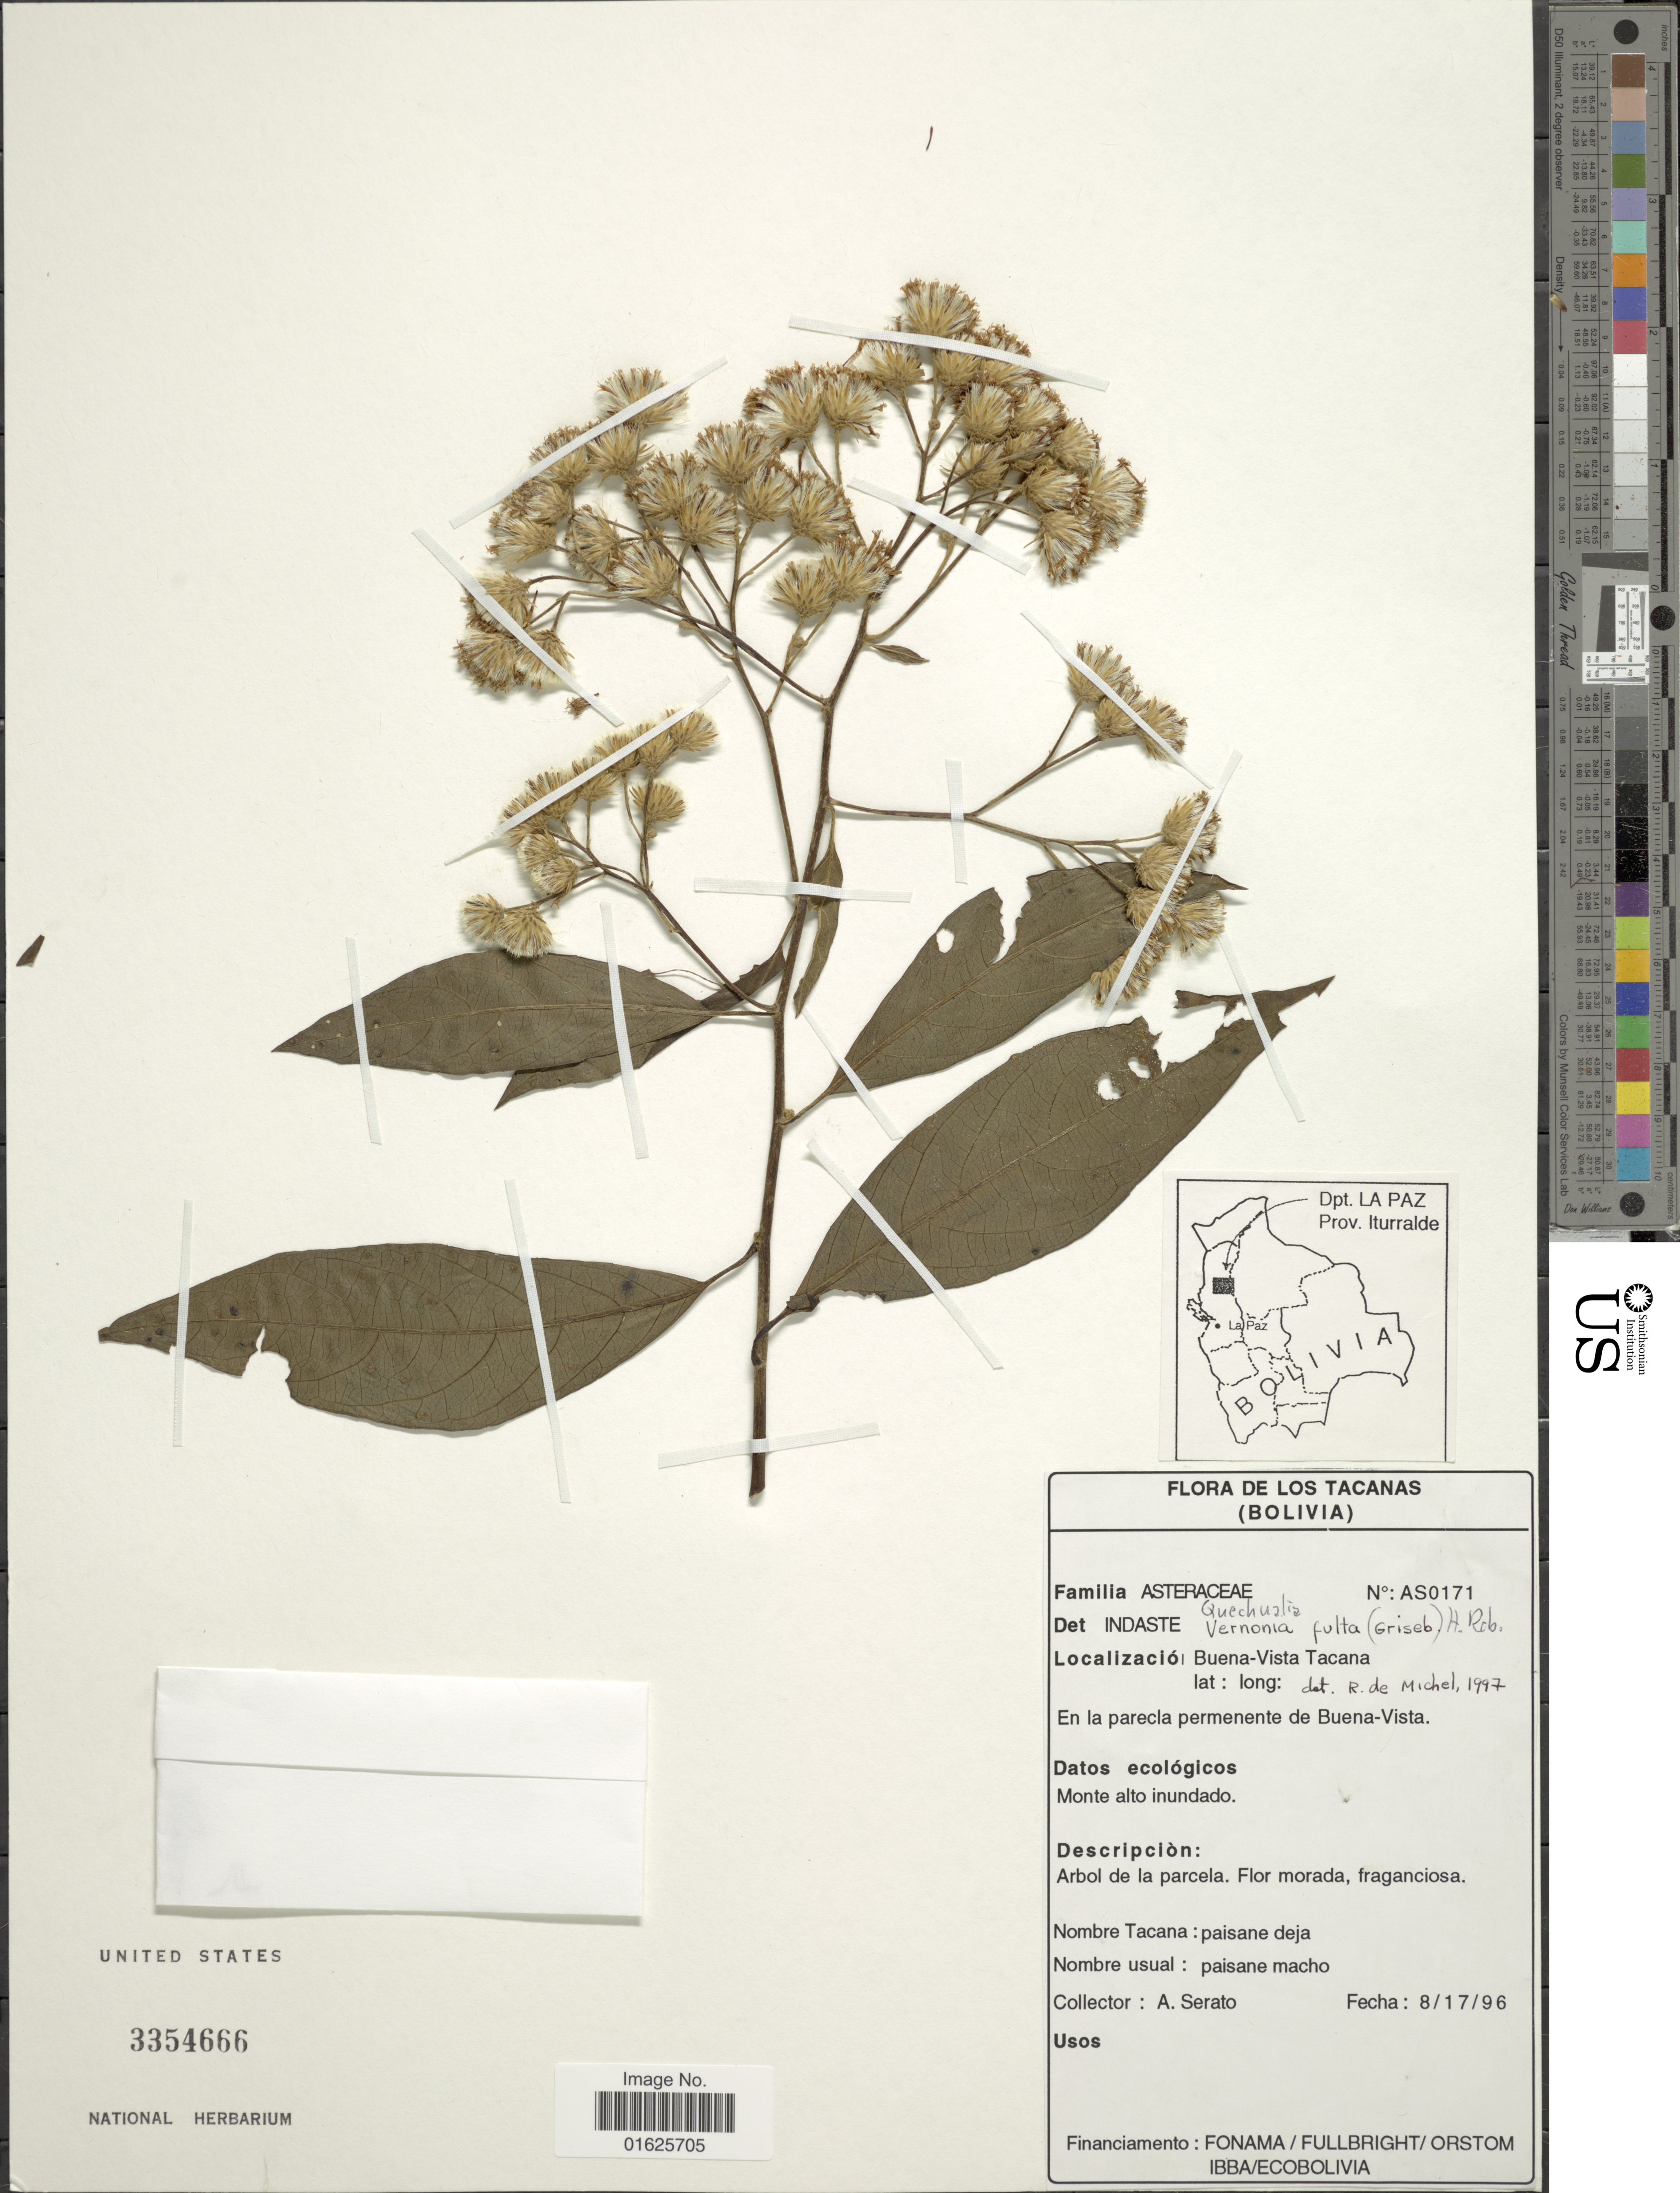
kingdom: Plantae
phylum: Tracheophyta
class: Magnoliopsida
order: Asterales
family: Asteraceae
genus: Quechualia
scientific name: Quechualia fulta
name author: (Griseb.) H. Rob.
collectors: A. Serato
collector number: AS0171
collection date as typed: Transcribed d/m/y: 17/8/96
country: Bolivia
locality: Los Tacanas, Buena-Vista Tacana, En la parecla permenente de Buena Vista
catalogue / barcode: US 3354666